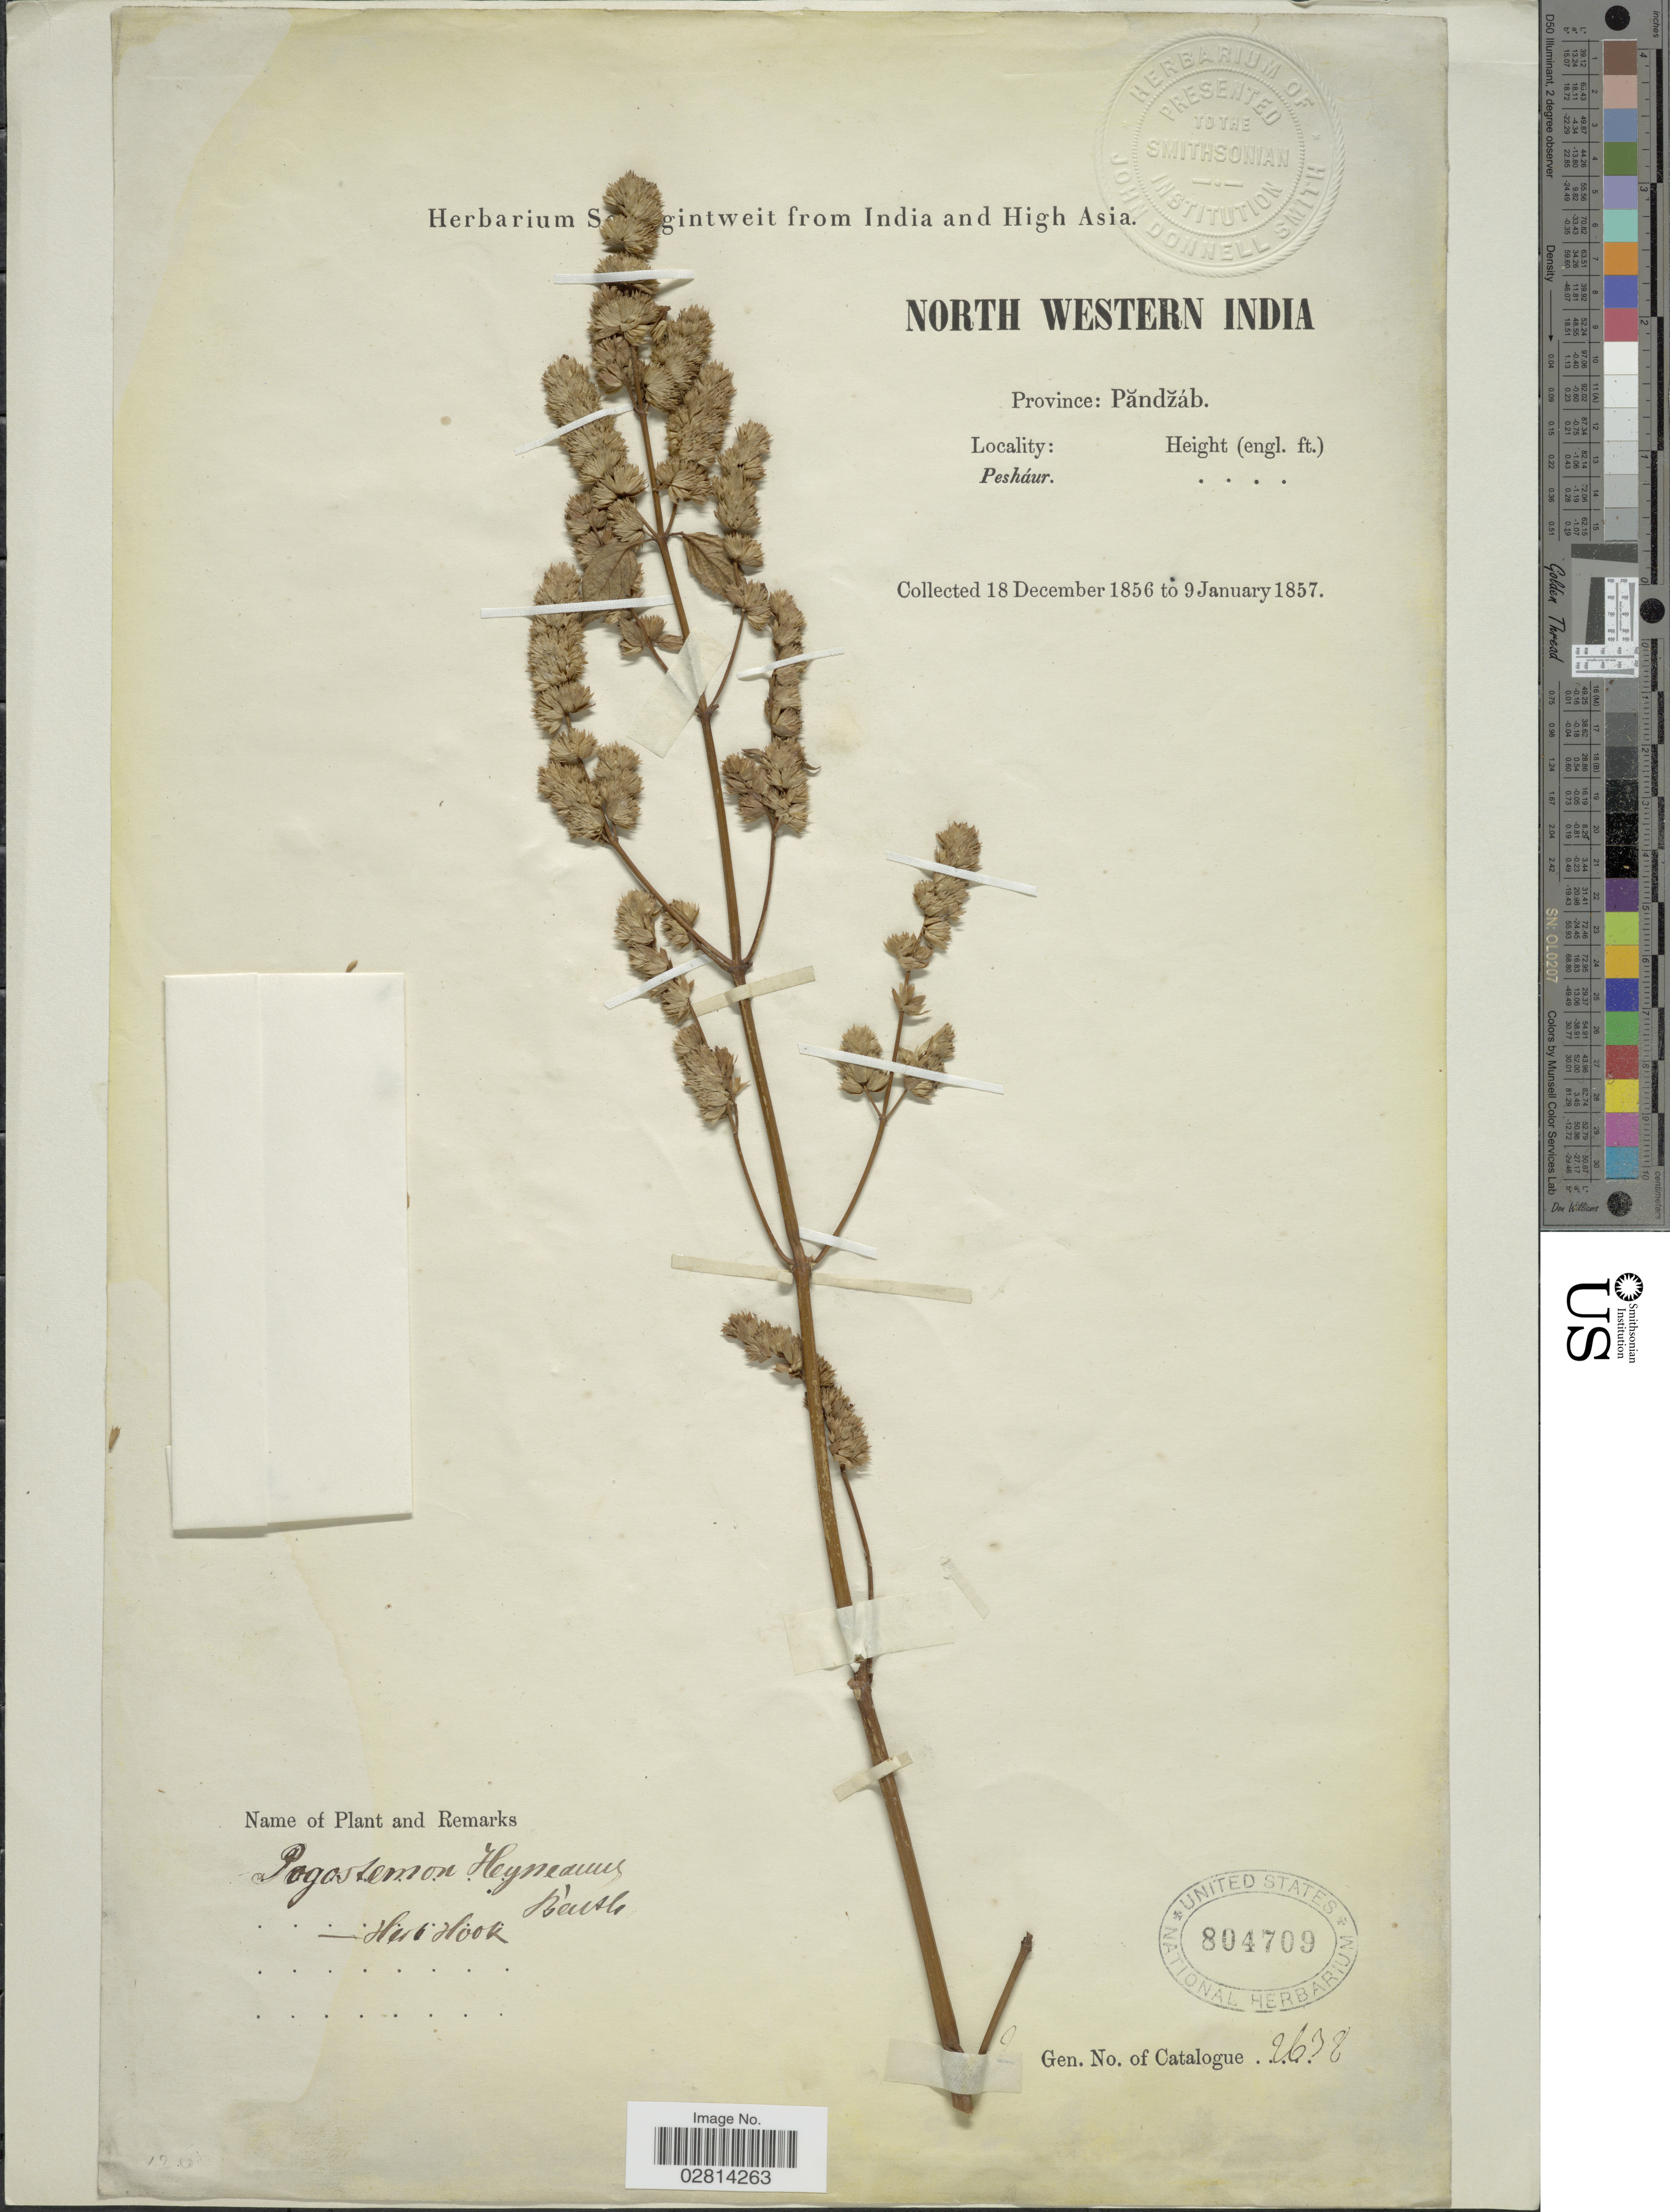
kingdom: Plantae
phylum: Tracheophyta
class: Magnoliopsida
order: Lamiales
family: Lamiaceae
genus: Pogostemon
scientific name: Pogostemon heyneanus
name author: Benth.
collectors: ex herb. Schlagintweit from India and High Asia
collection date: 1856-12-18/1857-01-09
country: India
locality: North Western India. Province Pandzáb. Pesháur.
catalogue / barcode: US 804709